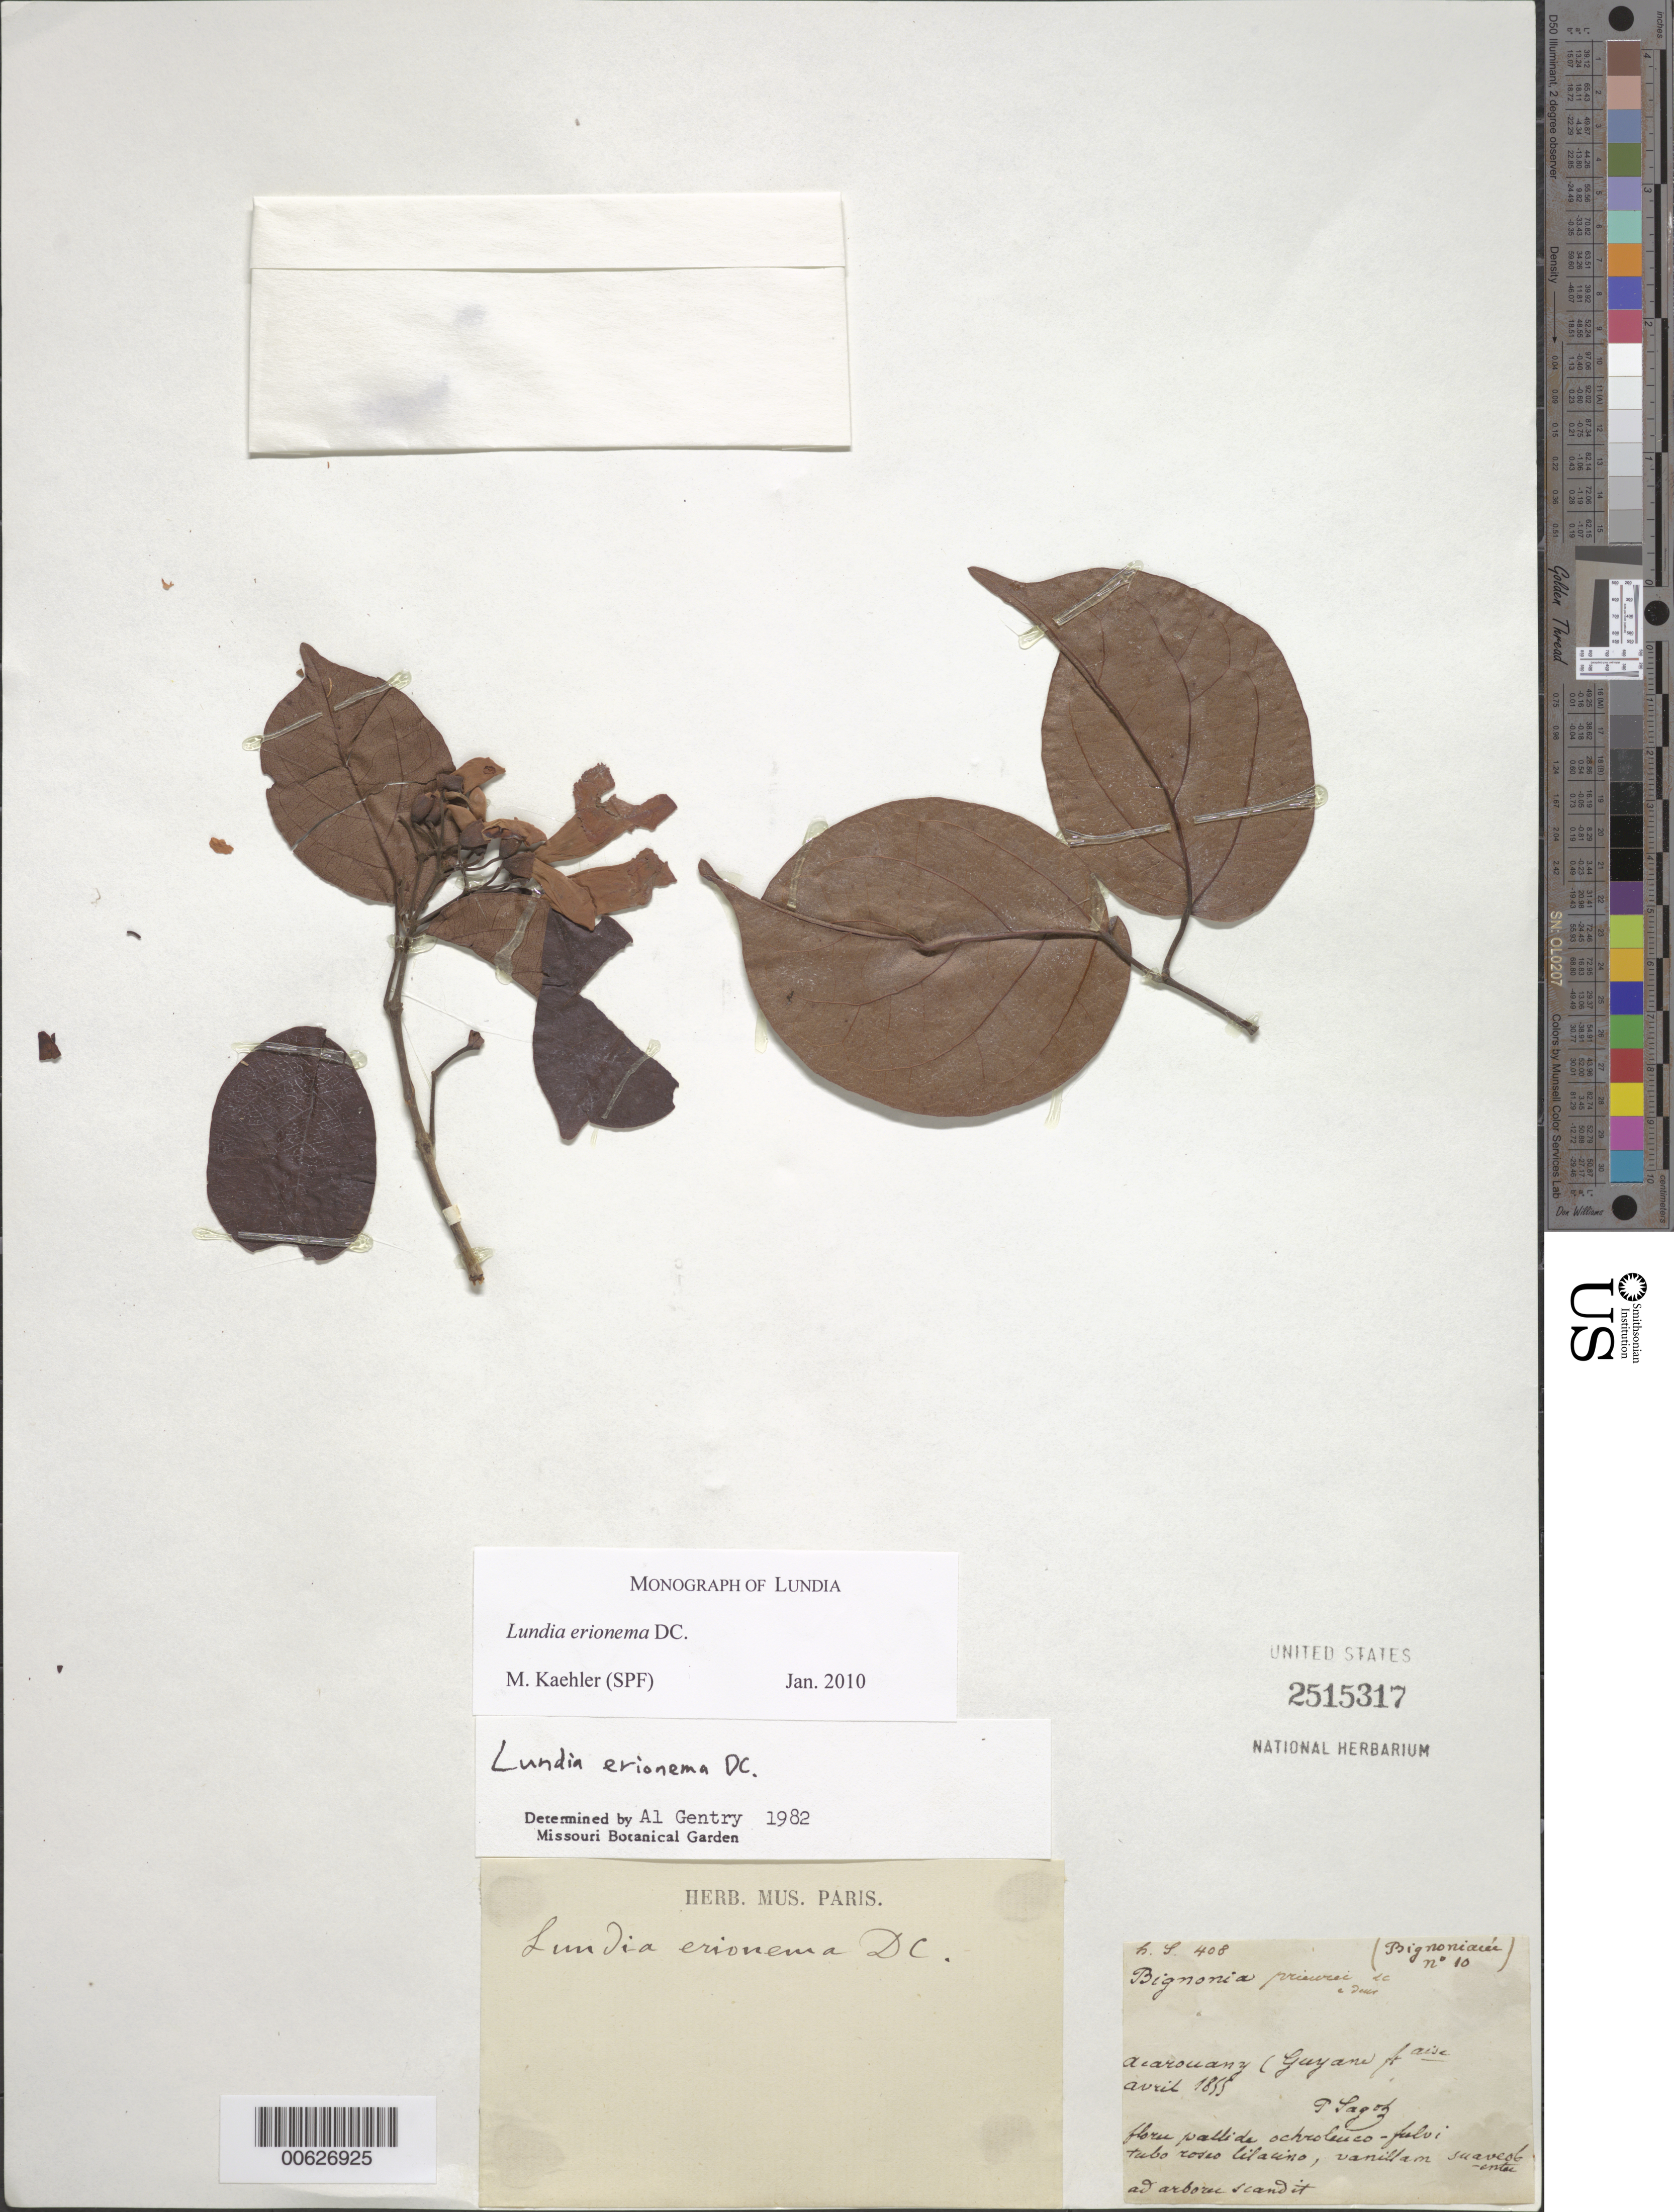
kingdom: Plantae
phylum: Tracheophyta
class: Magnoliopsida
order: Lamiales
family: Bignoniaceae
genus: Lundia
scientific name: Lundia erionema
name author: DC.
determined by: Gentry, A. H.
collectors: P. A. Sagot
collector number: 408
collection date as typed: April 1855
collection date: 1855-04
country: French Guiana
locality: Karouany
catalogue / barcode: US 2515317